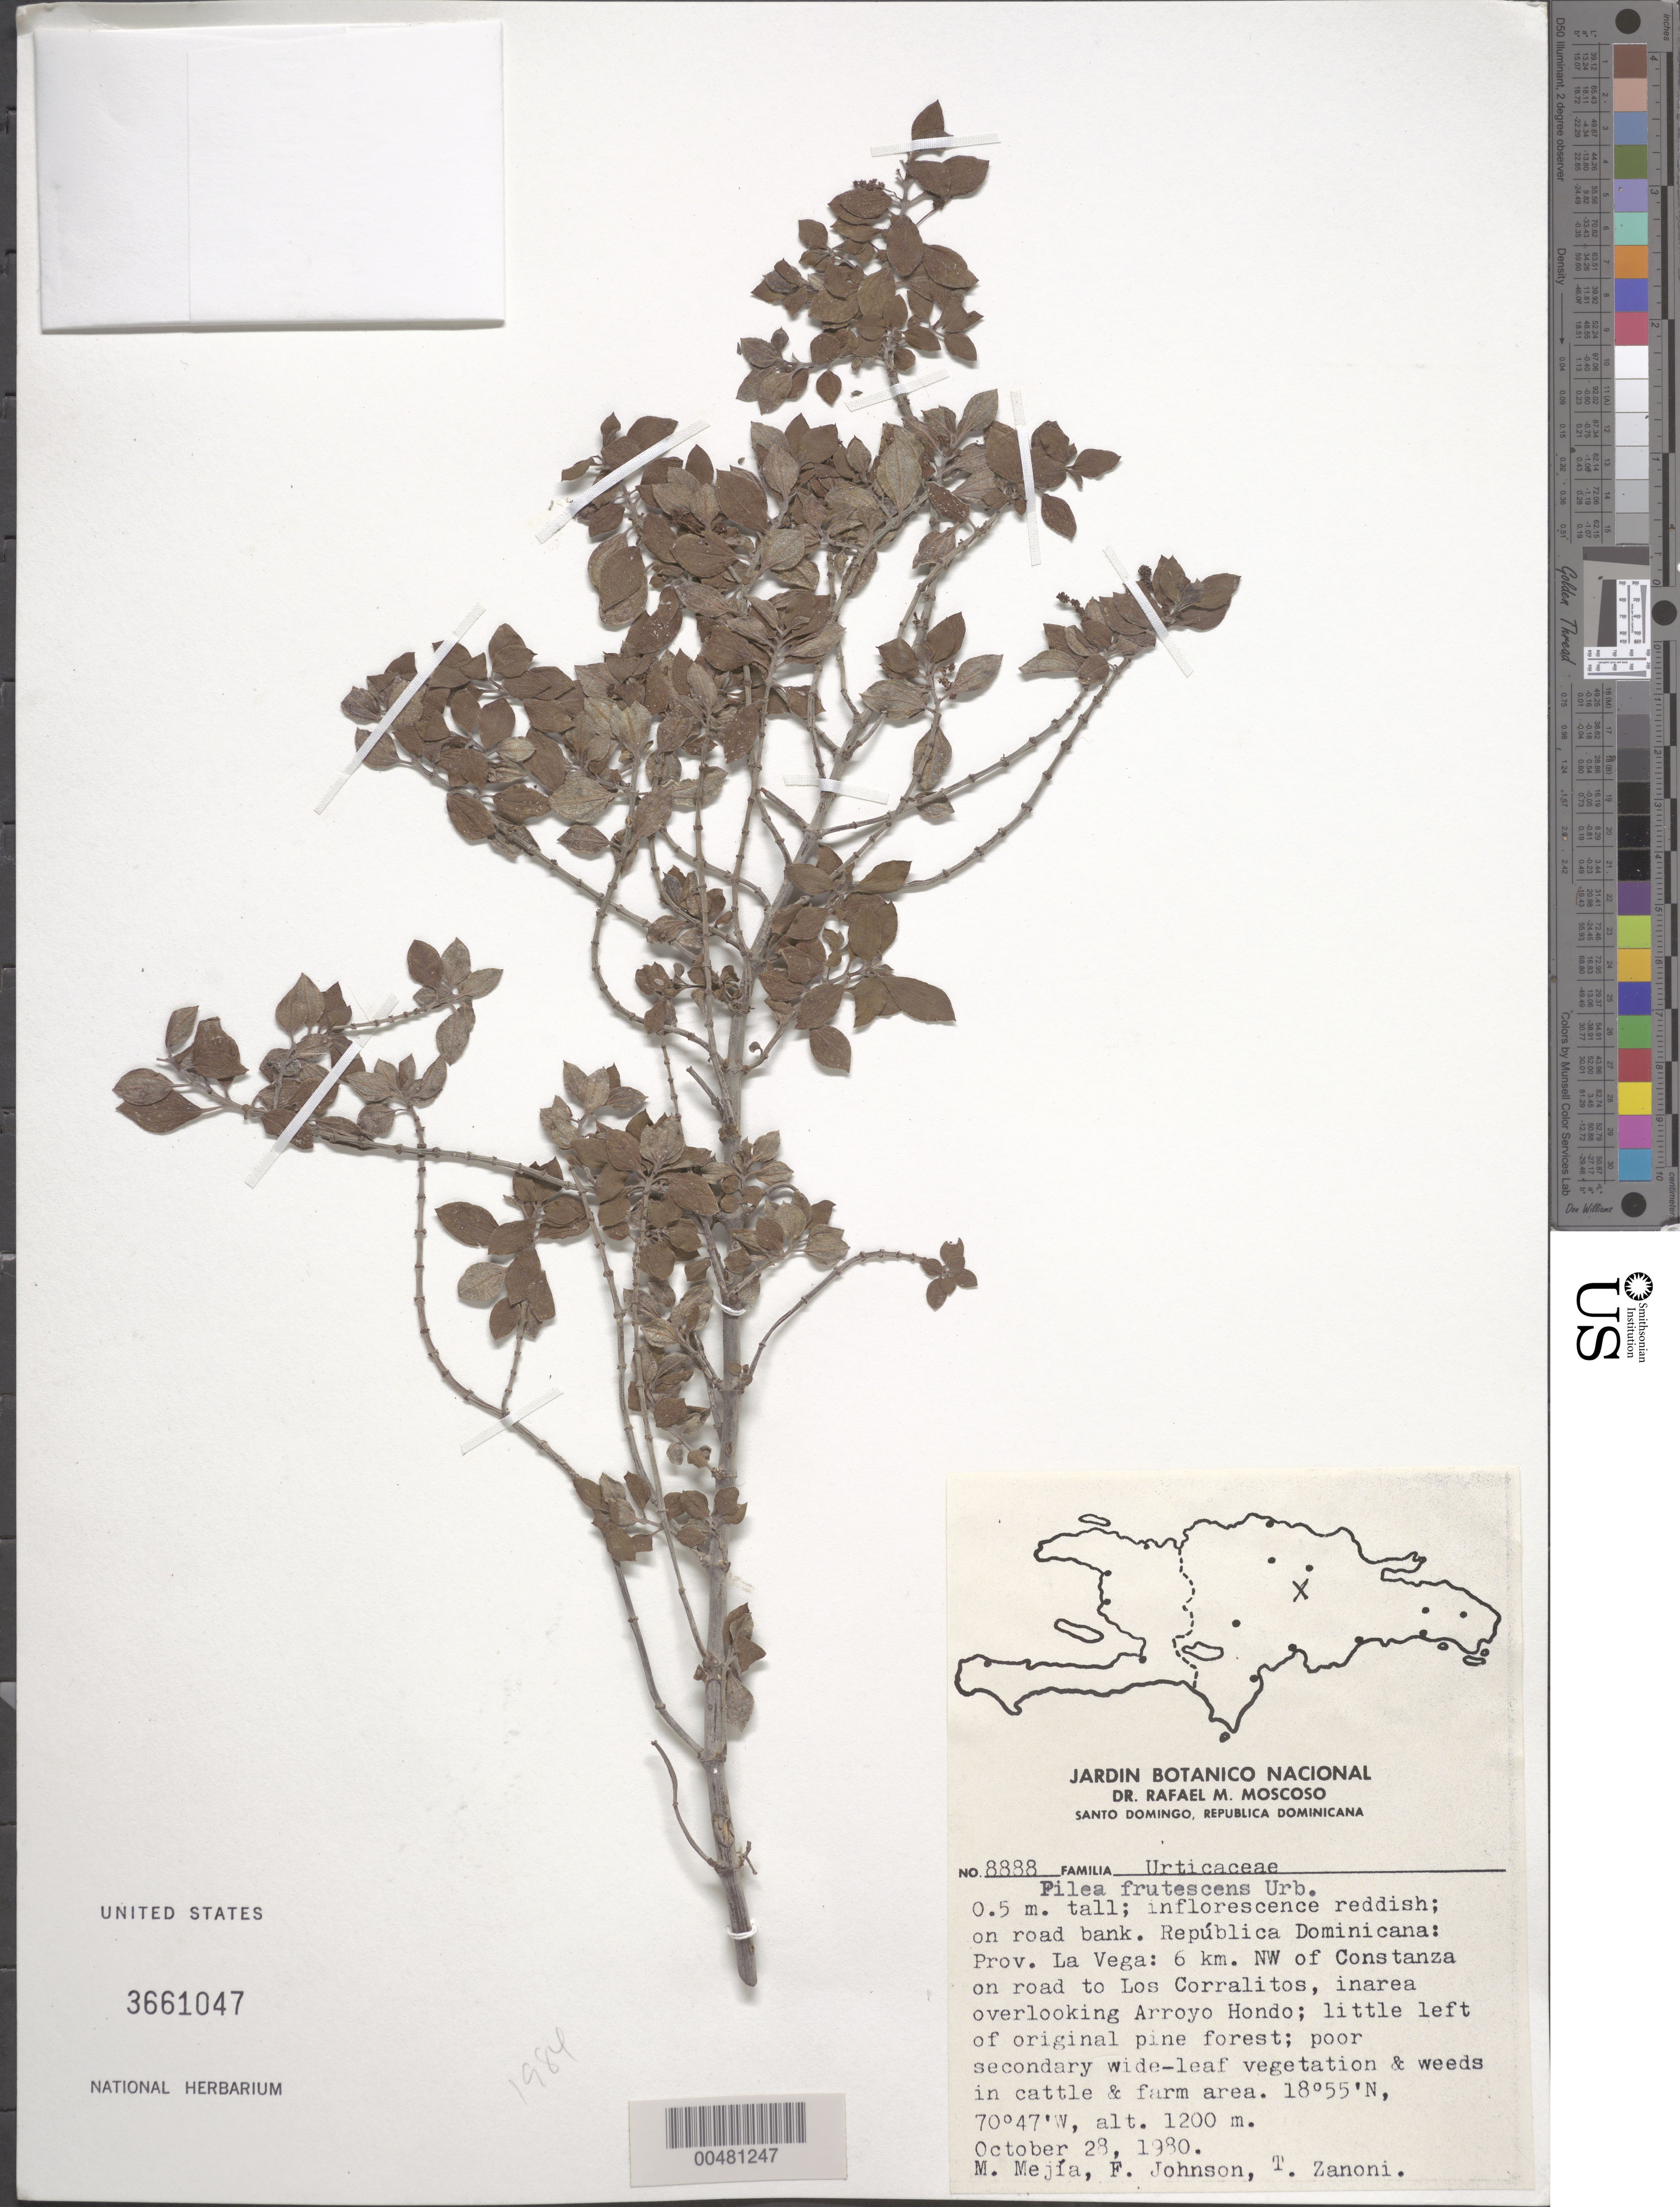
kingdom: Plantae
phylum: Tracheophyta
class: Magnoliopsida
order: Rosales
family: Urticaceae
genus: Pilea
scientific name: Pilea frutescens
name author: Urb.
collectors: M. Mejia, F. Johnson & T. A. Zanoni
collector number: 8888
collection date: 1980-10-28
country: Dominican Republic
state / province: La Vega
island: Hispaniola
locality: Constanza, 6 km NW, on road to Los Corralitos, in area overlooking Arroyo Hondo.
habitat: Little left of original pine forest; poor secondary wide-leaf vegetatioin and weeds in cattle and farm area. On road bank.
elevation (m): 1200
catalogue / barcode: US 3661047